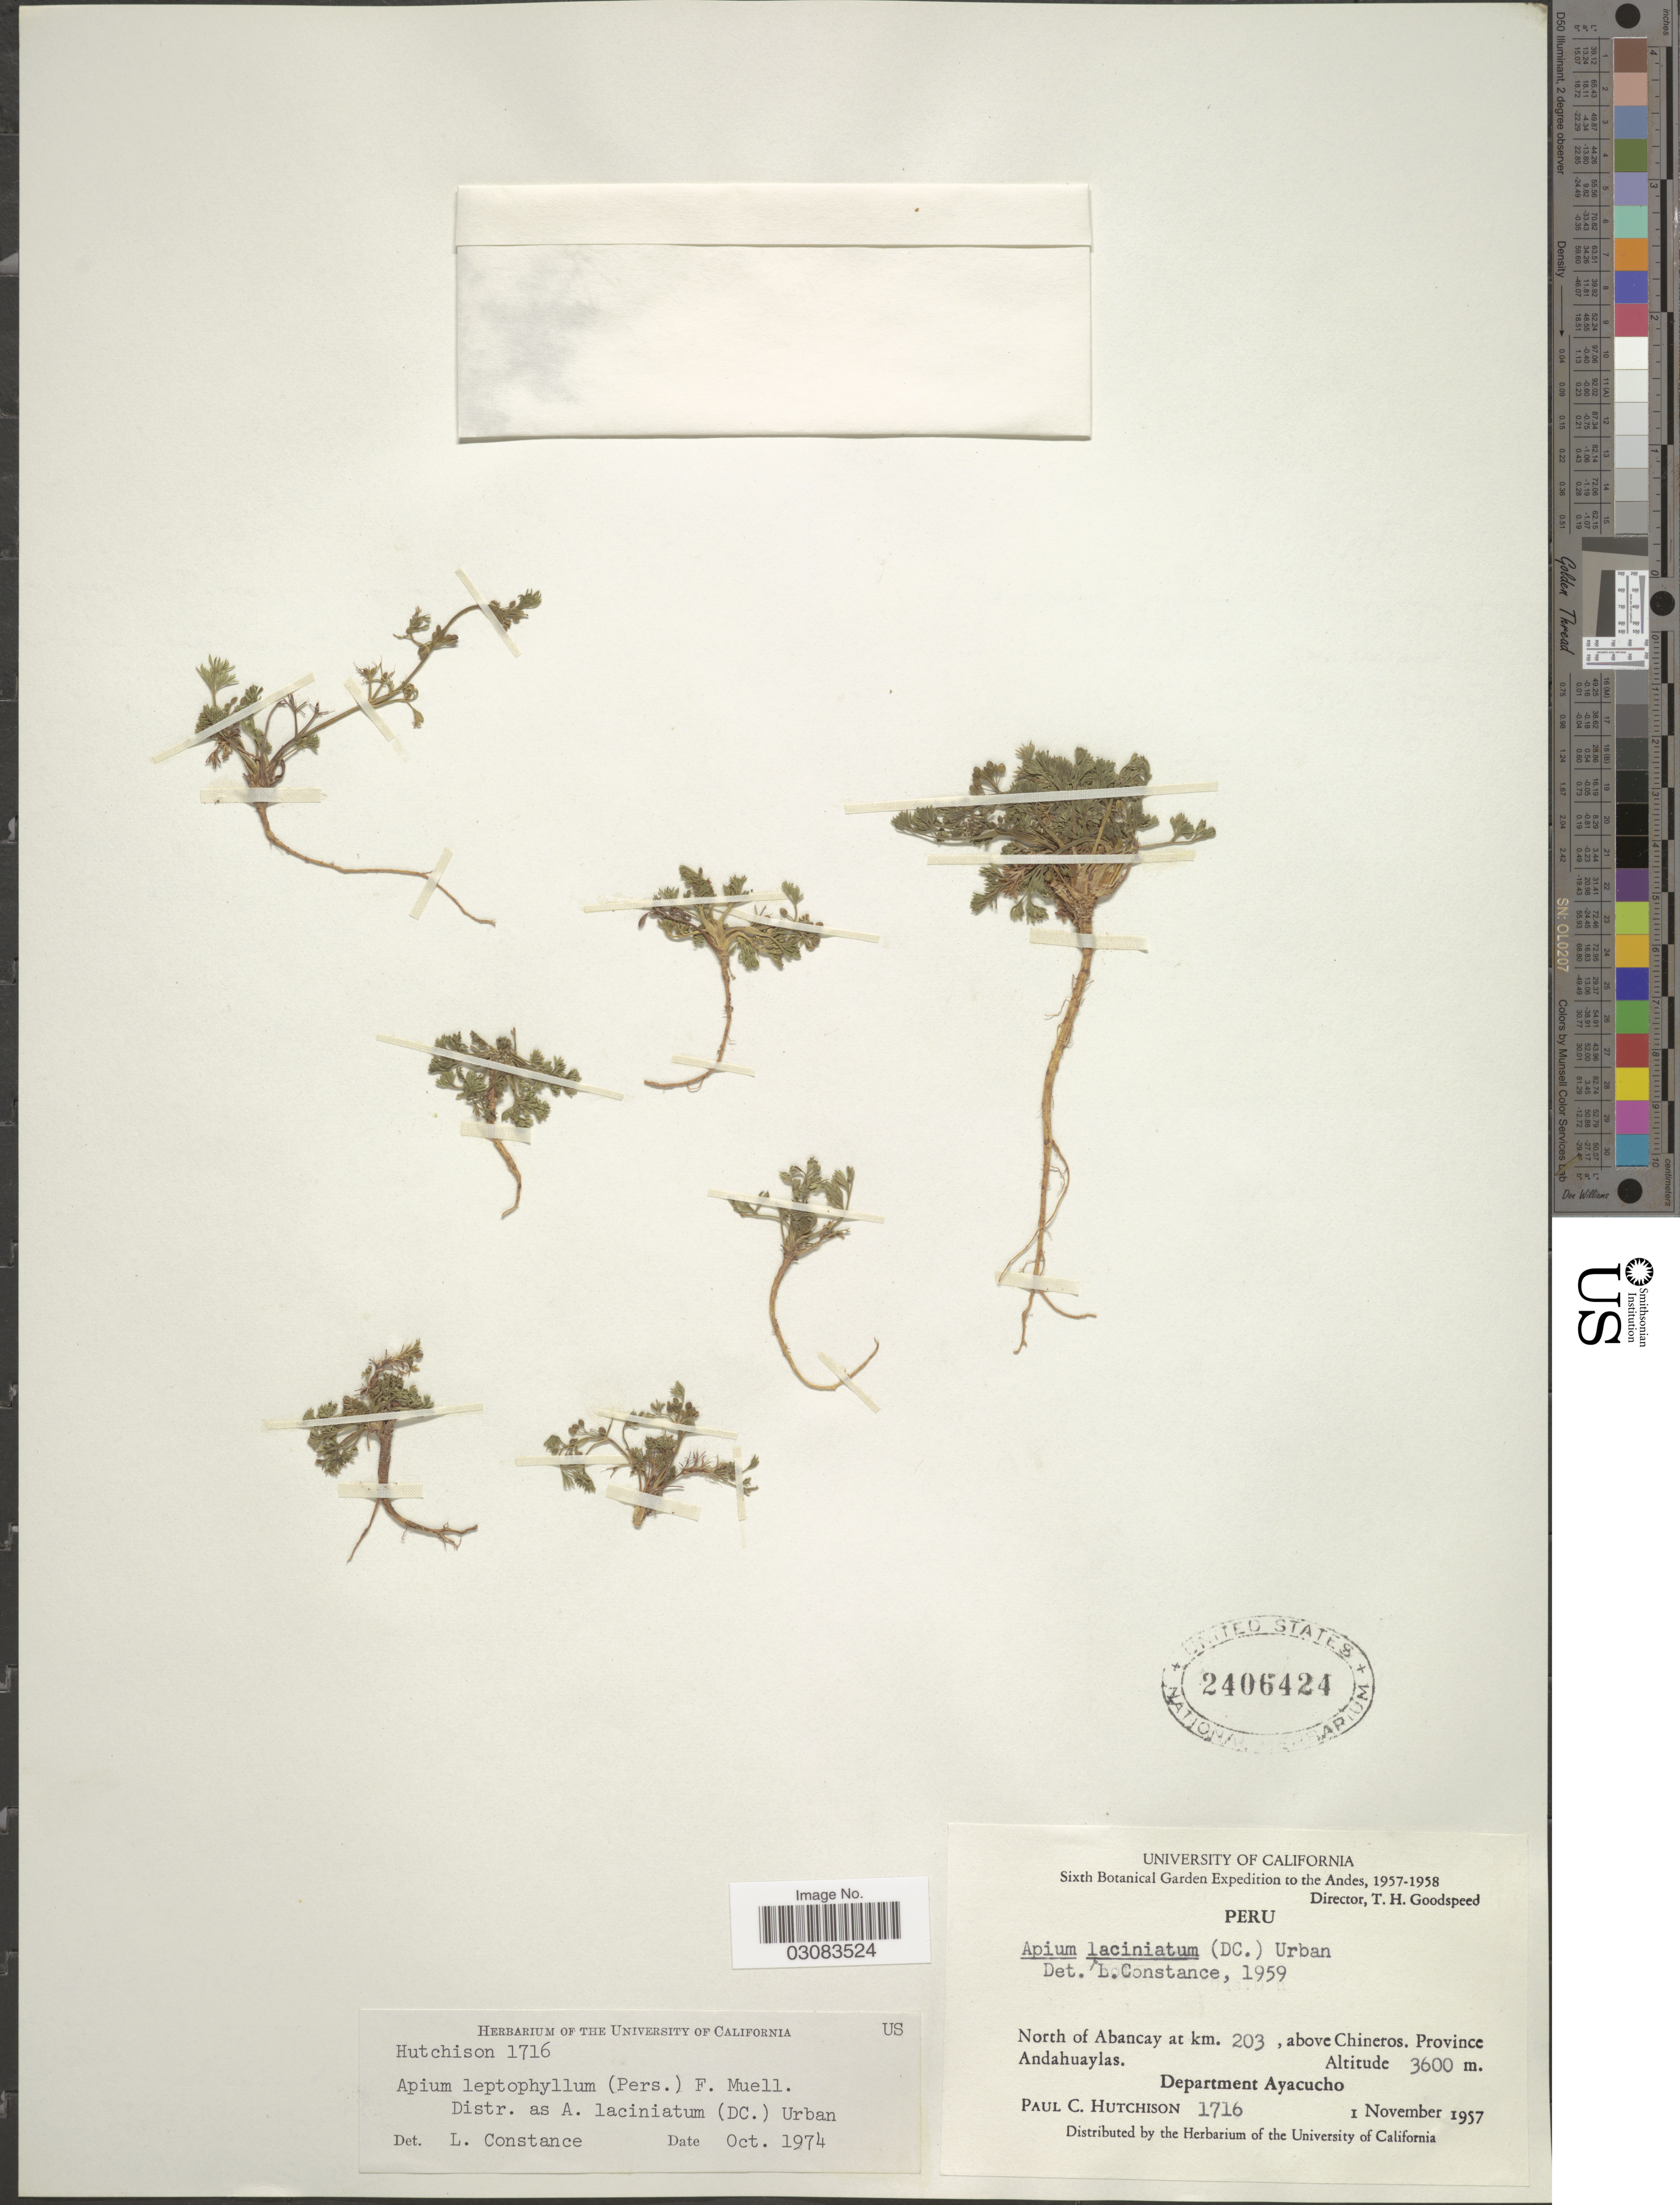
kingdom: Plantae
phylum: Tracheophyta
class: Magnoliopsida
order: Apiales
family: Apiaceae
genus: Cyclospermum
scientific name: Cyclospermum leptophyllum var. leptophyllum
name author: (Pers.) Sprague ex Britton & P. Wilson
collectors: P. C. Hutchison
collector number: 1716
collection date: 1957-11-01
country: Peru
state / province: Ayacucho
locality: North of Abancay at km. 203, above Chineros. Province Andahuaylas. Department Ayacucho.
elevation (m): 3600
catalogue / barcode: US 2406424